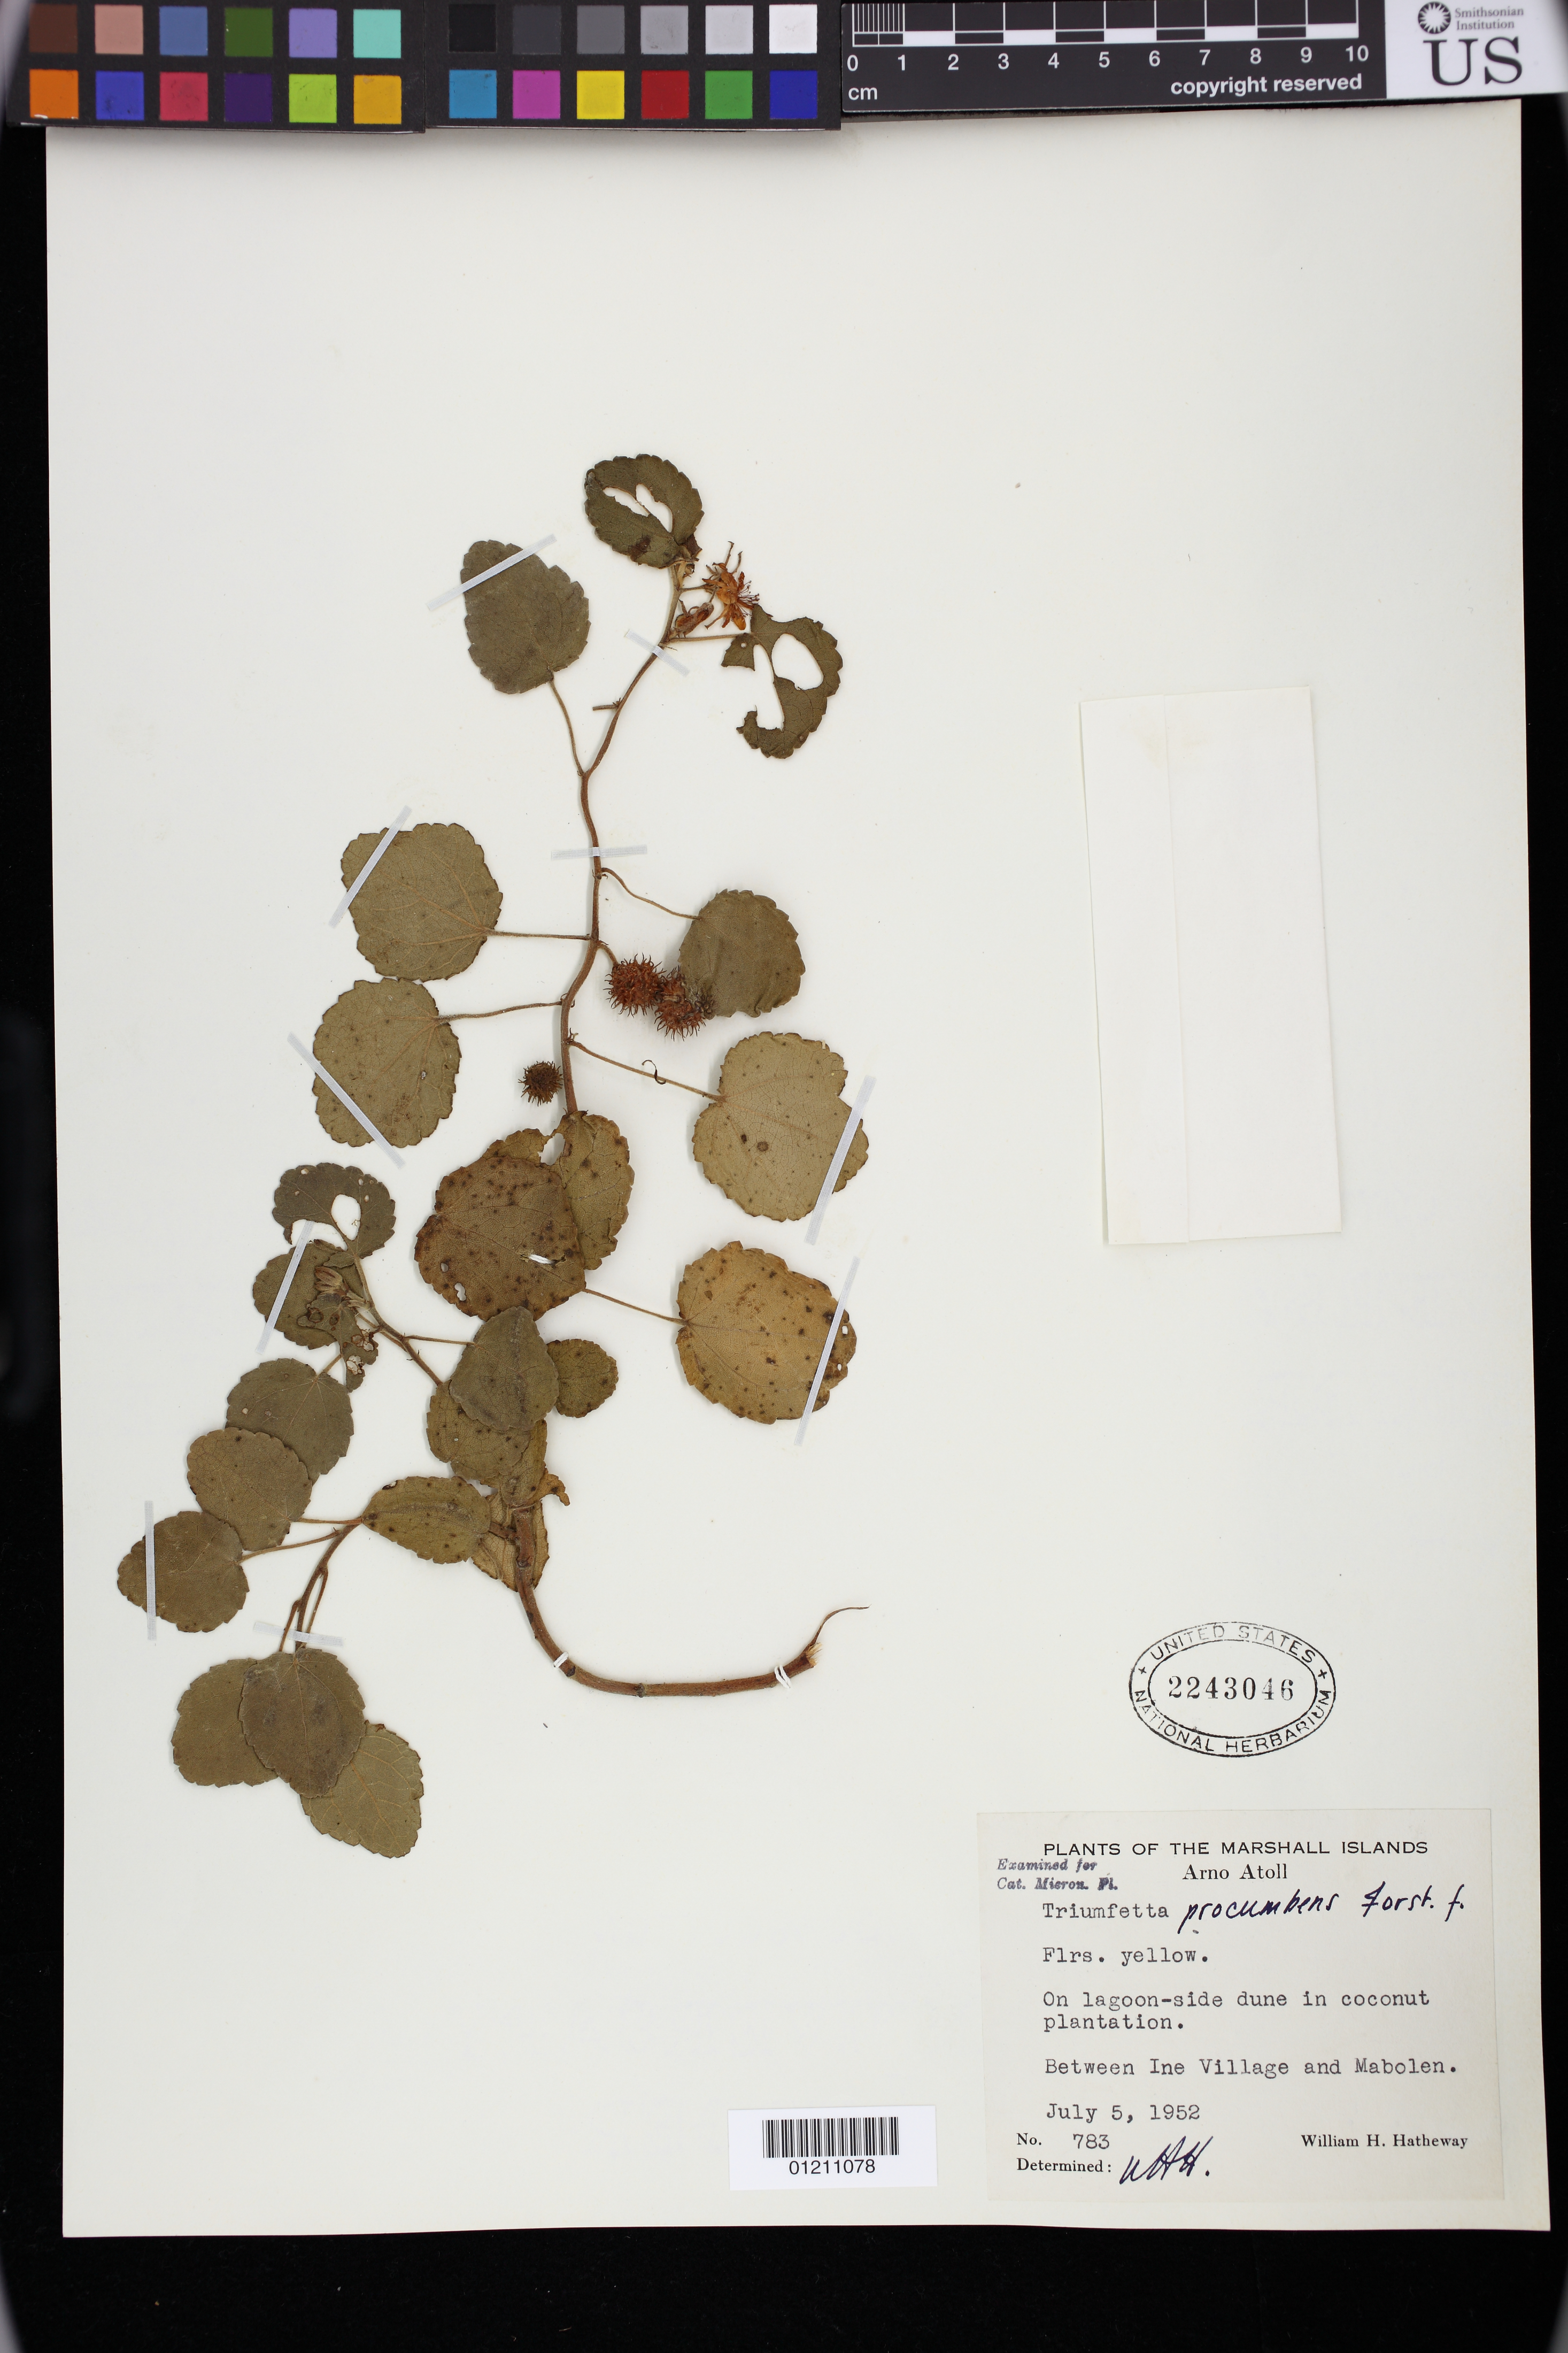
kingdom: Plantae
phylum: Tracheophyta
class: Magnoliopsida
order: Malvales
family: Malvaceae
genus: Triumfetta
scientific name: Triumfetta procumbens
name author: G. Forst.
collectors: W. H. Hatheway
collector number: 783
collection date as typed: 07 May 1952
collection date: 1952-05-07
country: Marshall Islands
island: Arno Atoll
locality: Marshall Islands: Arno Atoll. On lagoon-side dune in coconut plantation. . Between Ine Village and Mabolen.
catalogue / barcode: US 2243046